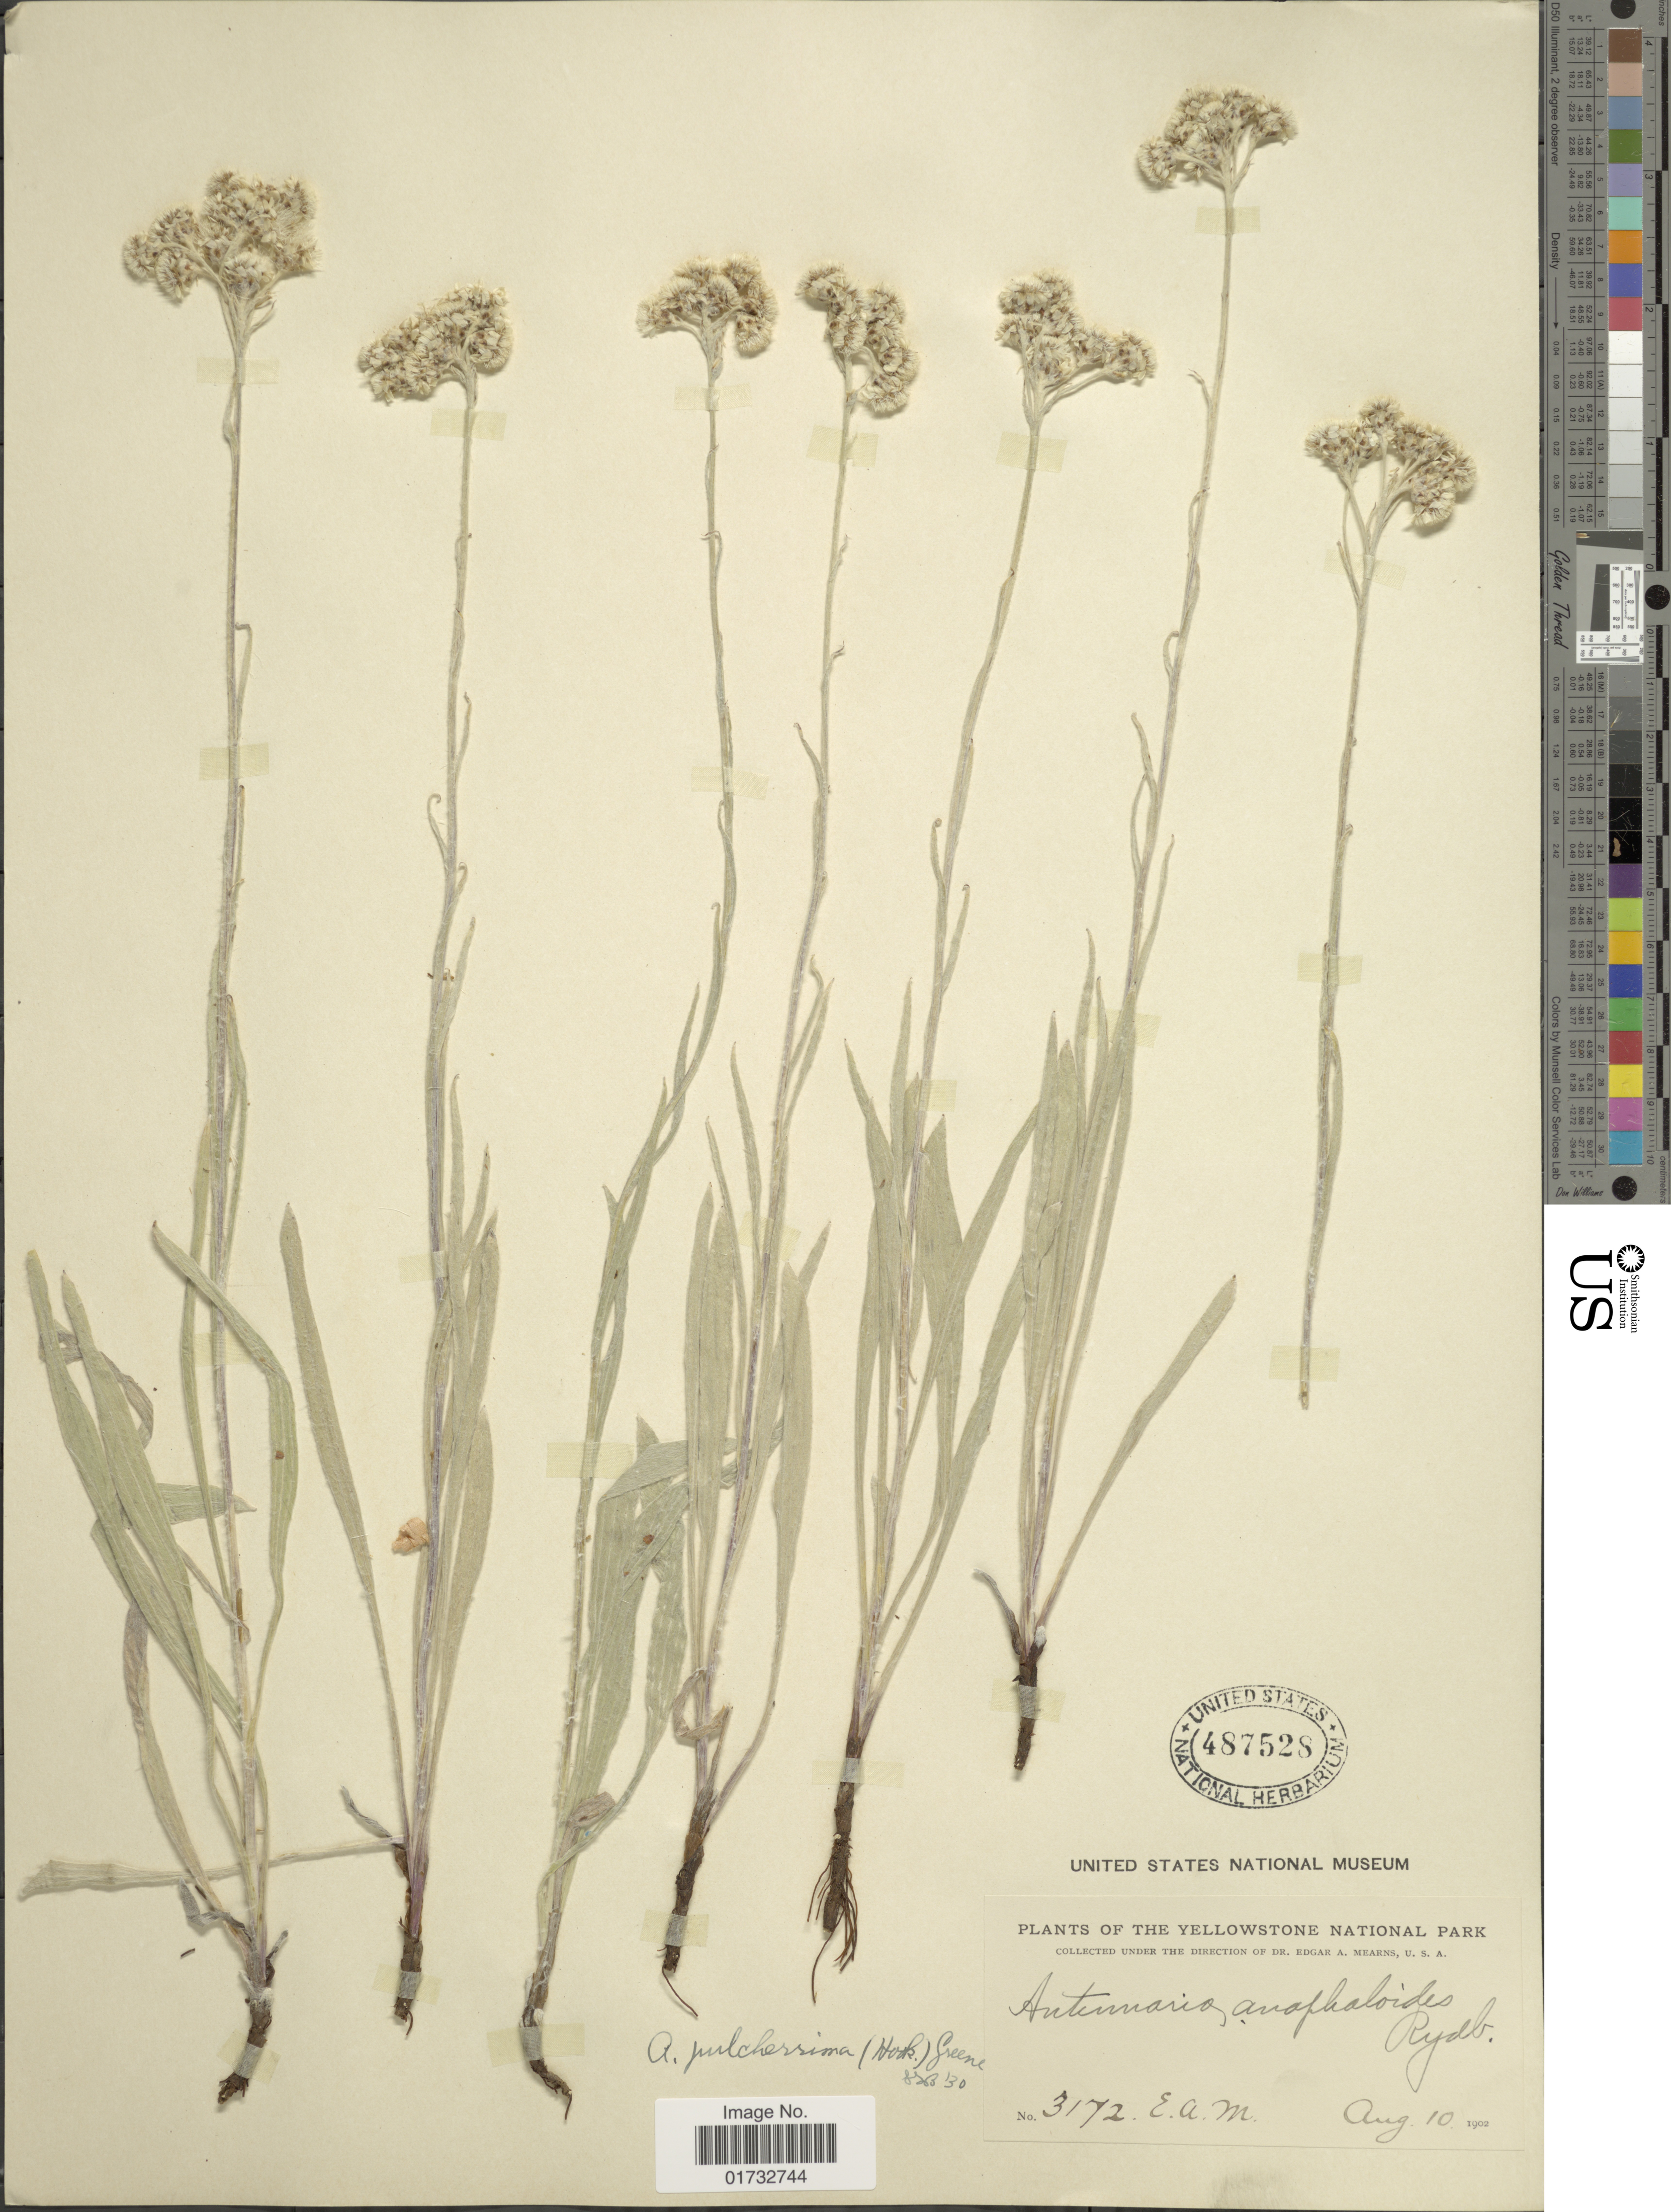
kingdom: Plantae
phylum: Tracheophyta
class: Magnoliopsida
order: Asterales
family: Asteraceae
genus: Antennaria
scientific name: Antennaria pulcherrima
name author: (Hook.) Greene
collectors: E. A. Mearns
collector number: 3172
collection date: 1902-08-10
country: United States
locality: Yellowstone National Park.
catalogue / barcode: US 487528